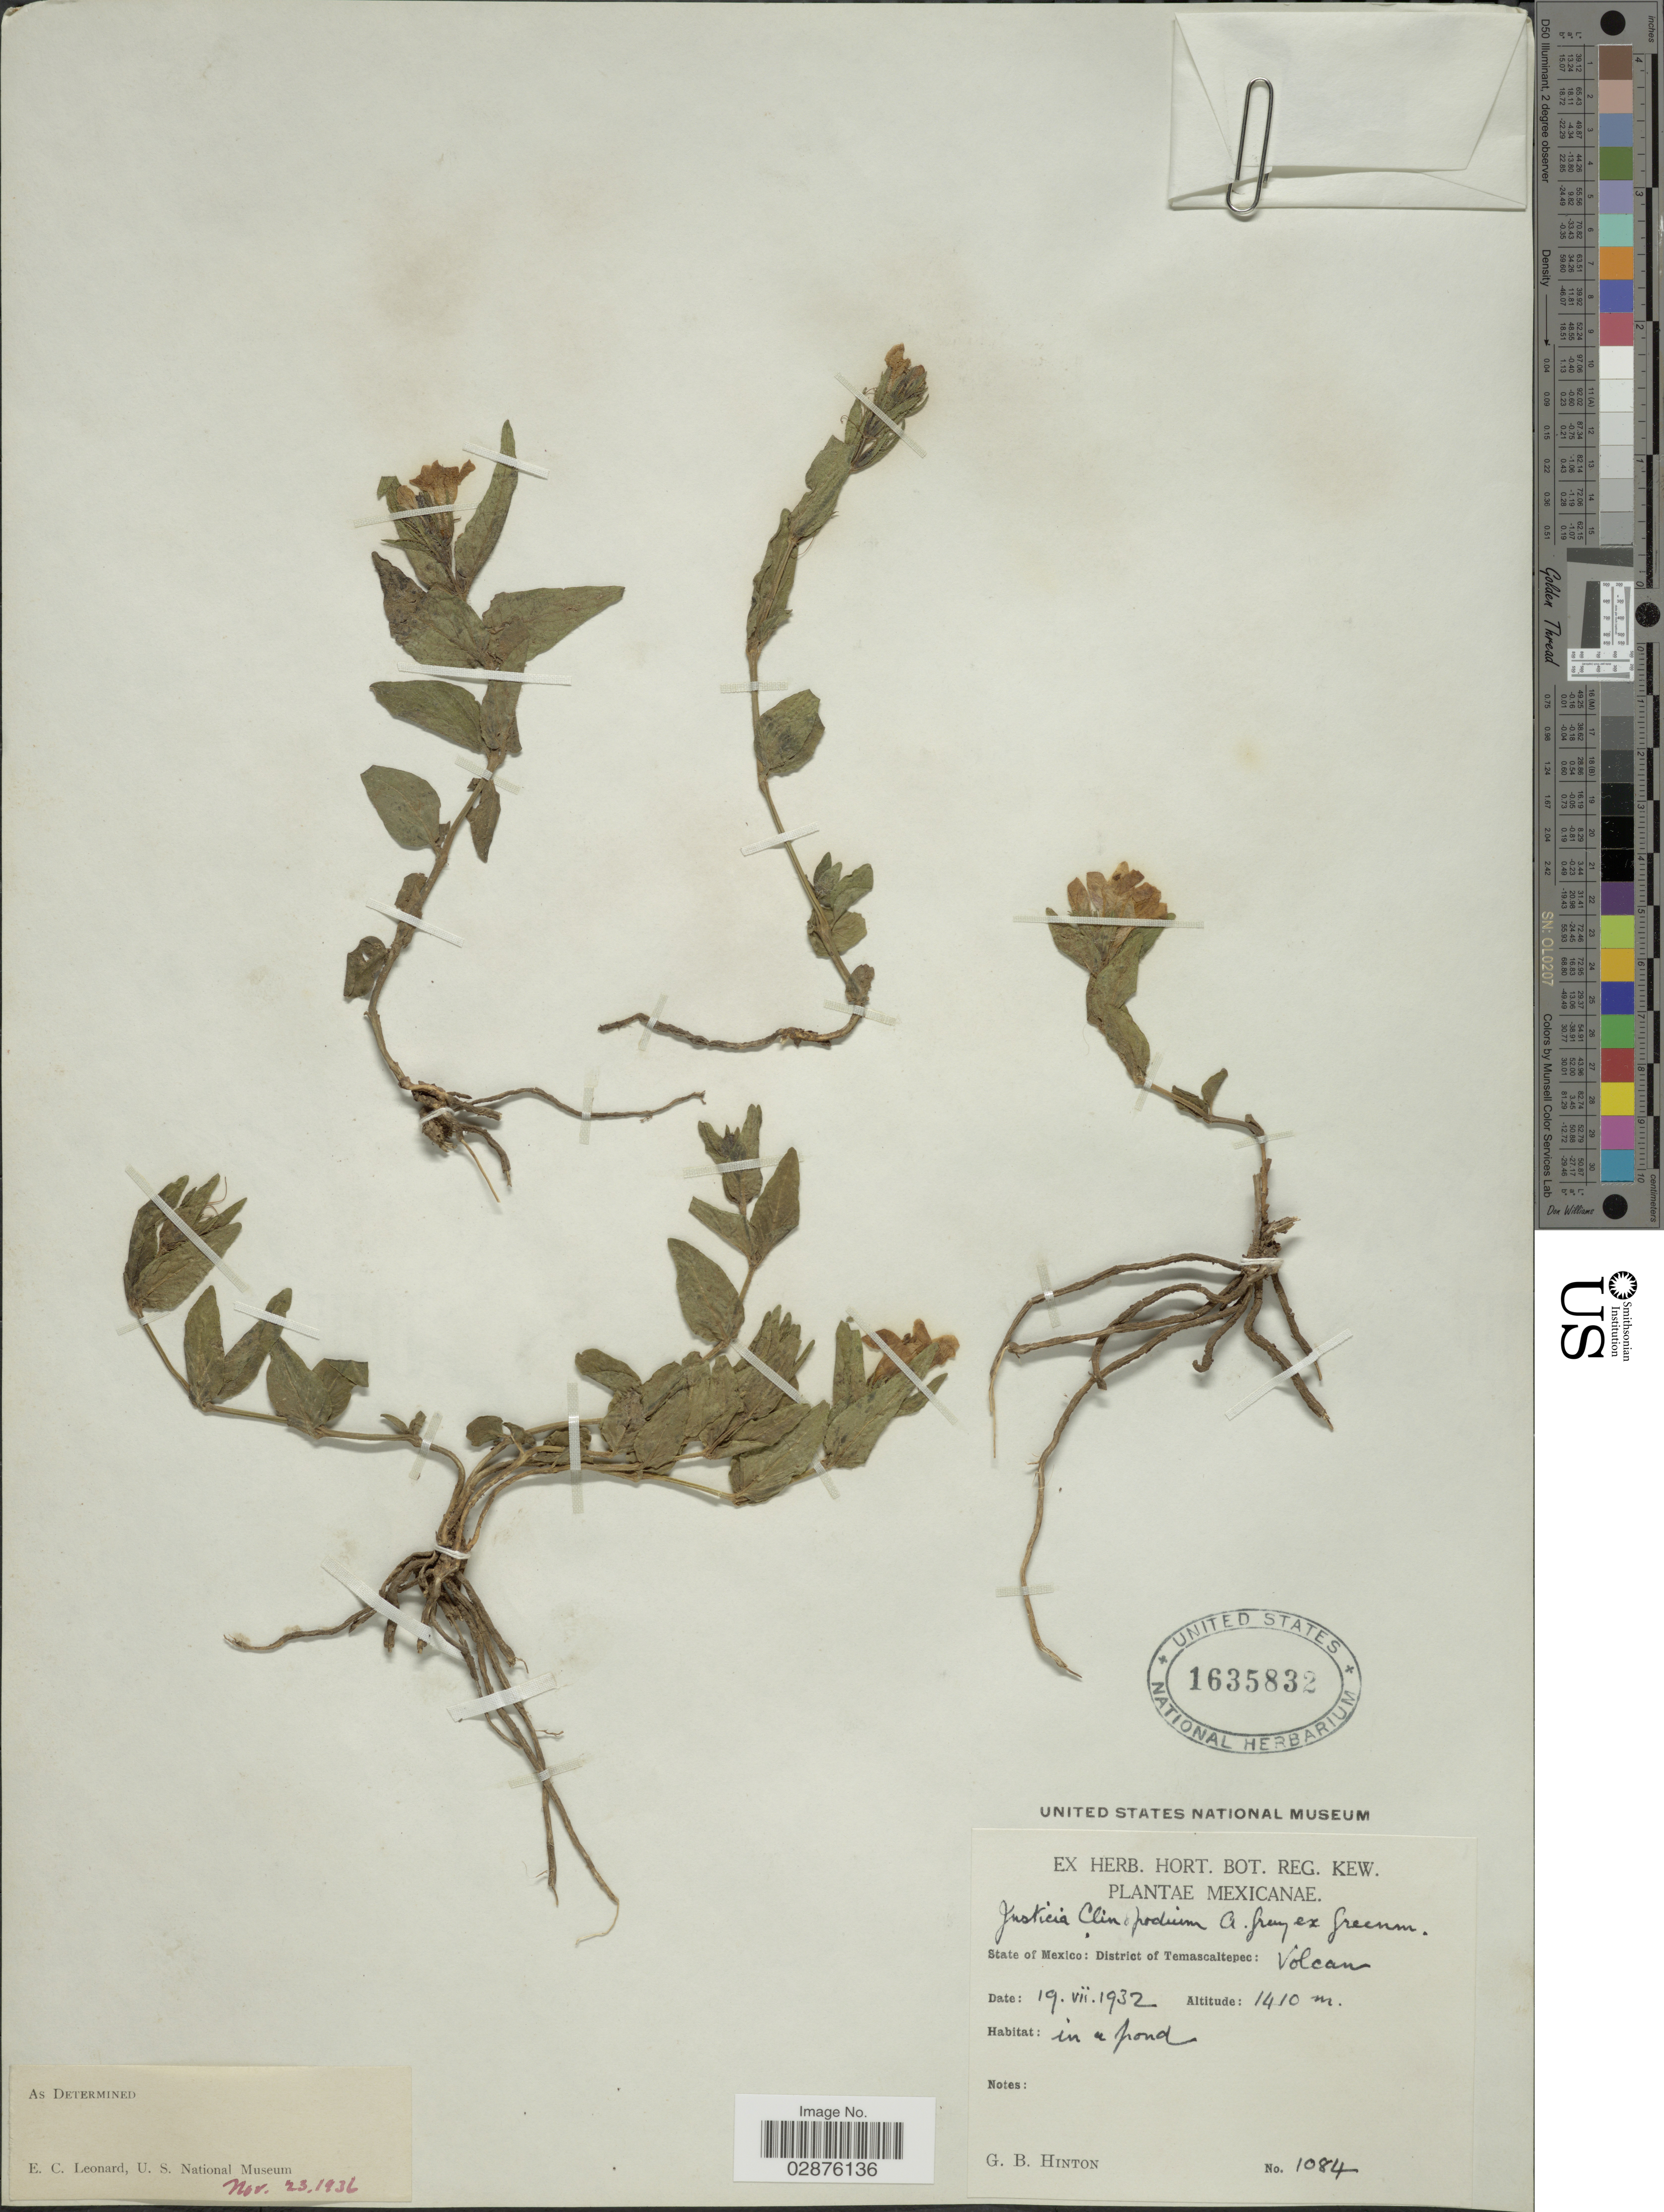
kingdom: Plantae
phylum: Tracheophyta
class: Magnoliopsida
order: Lamiales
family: Acanthaceae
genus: Justicia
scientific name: Justicia clinopodium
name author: A. Gray ex Greenm.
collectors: G. B. Hinton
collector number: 1084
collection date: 1932-07-19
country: Mexico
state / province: México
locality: State of Mexico: District of Temascaltepec: Volcan.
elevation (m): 1410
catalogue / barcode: US 1635832